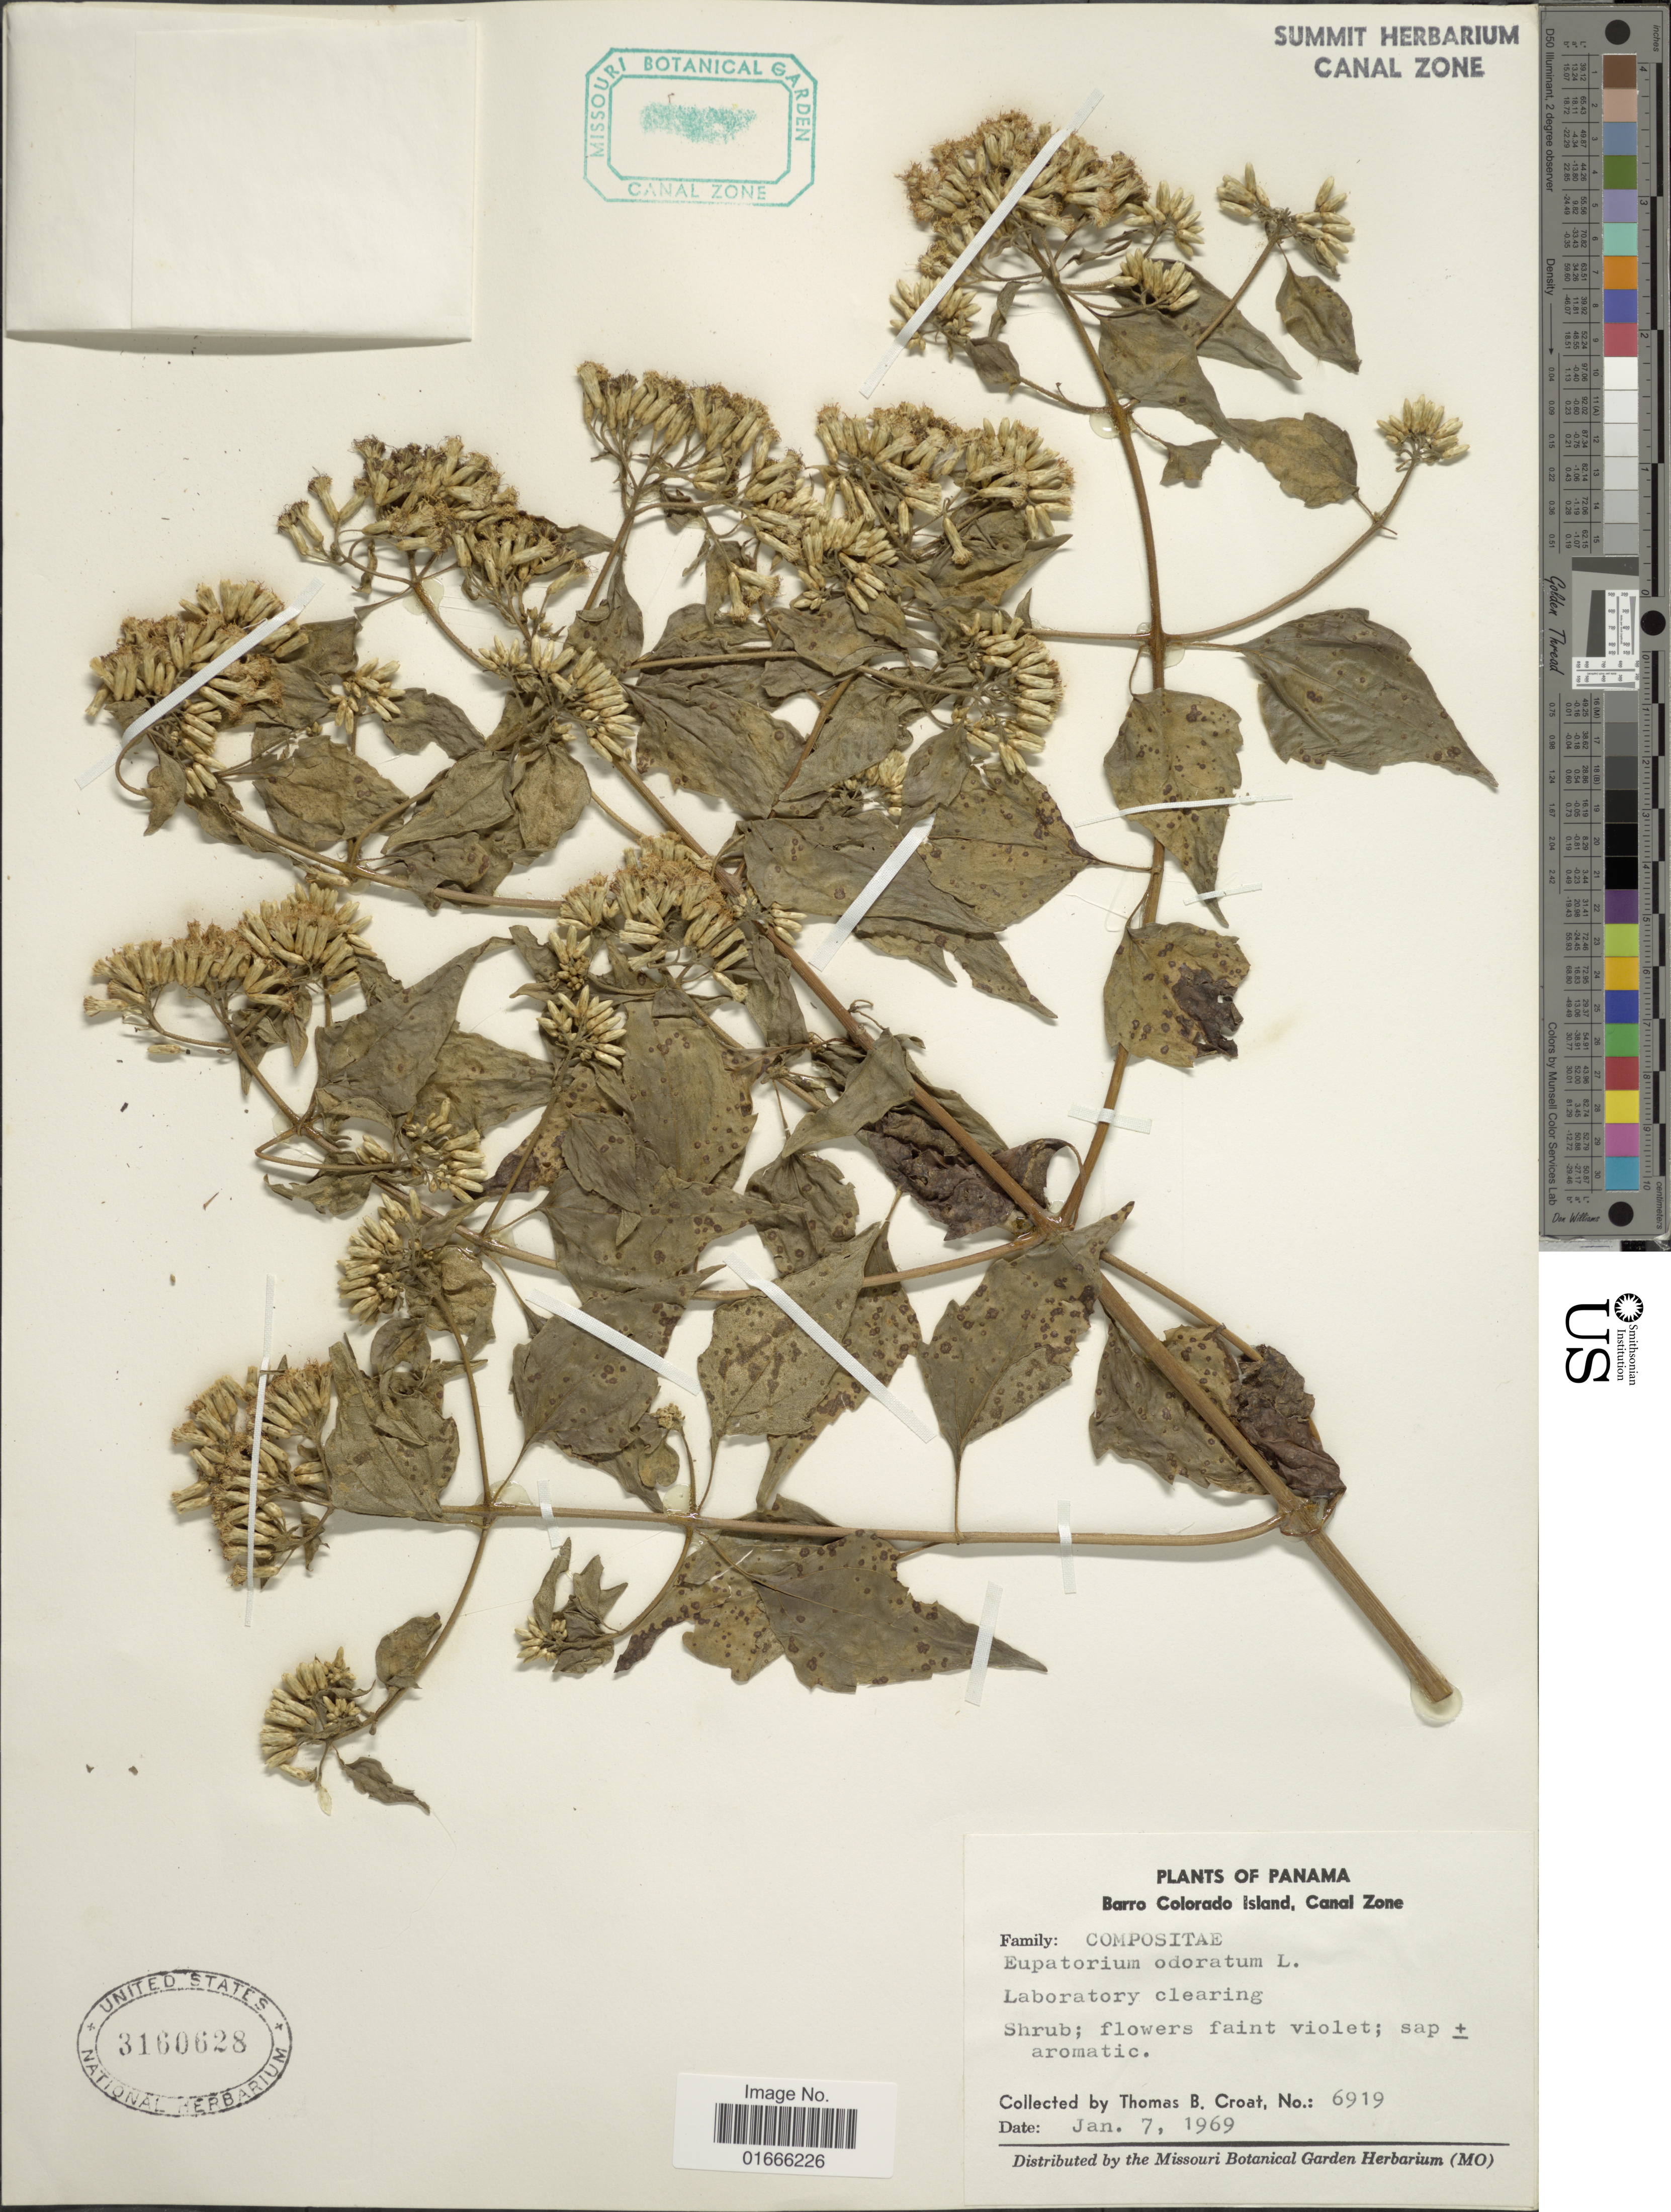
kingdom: Plantae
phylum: Tracheophyta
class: Magnoliopsida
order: Asterales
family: Asteraceae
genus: Chromolaena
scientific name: Chromolaena odorata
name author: (L.) R.M. King & H. Rob.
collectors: T. B. Croat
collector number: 6919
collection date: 1969-01-07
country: Panama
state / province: Panamá Oeste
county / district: Canal Zone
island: Barro Colorado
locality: Barro Colorado Island, Canal Zone, Laboratry clearin.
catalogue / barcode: US 3160628